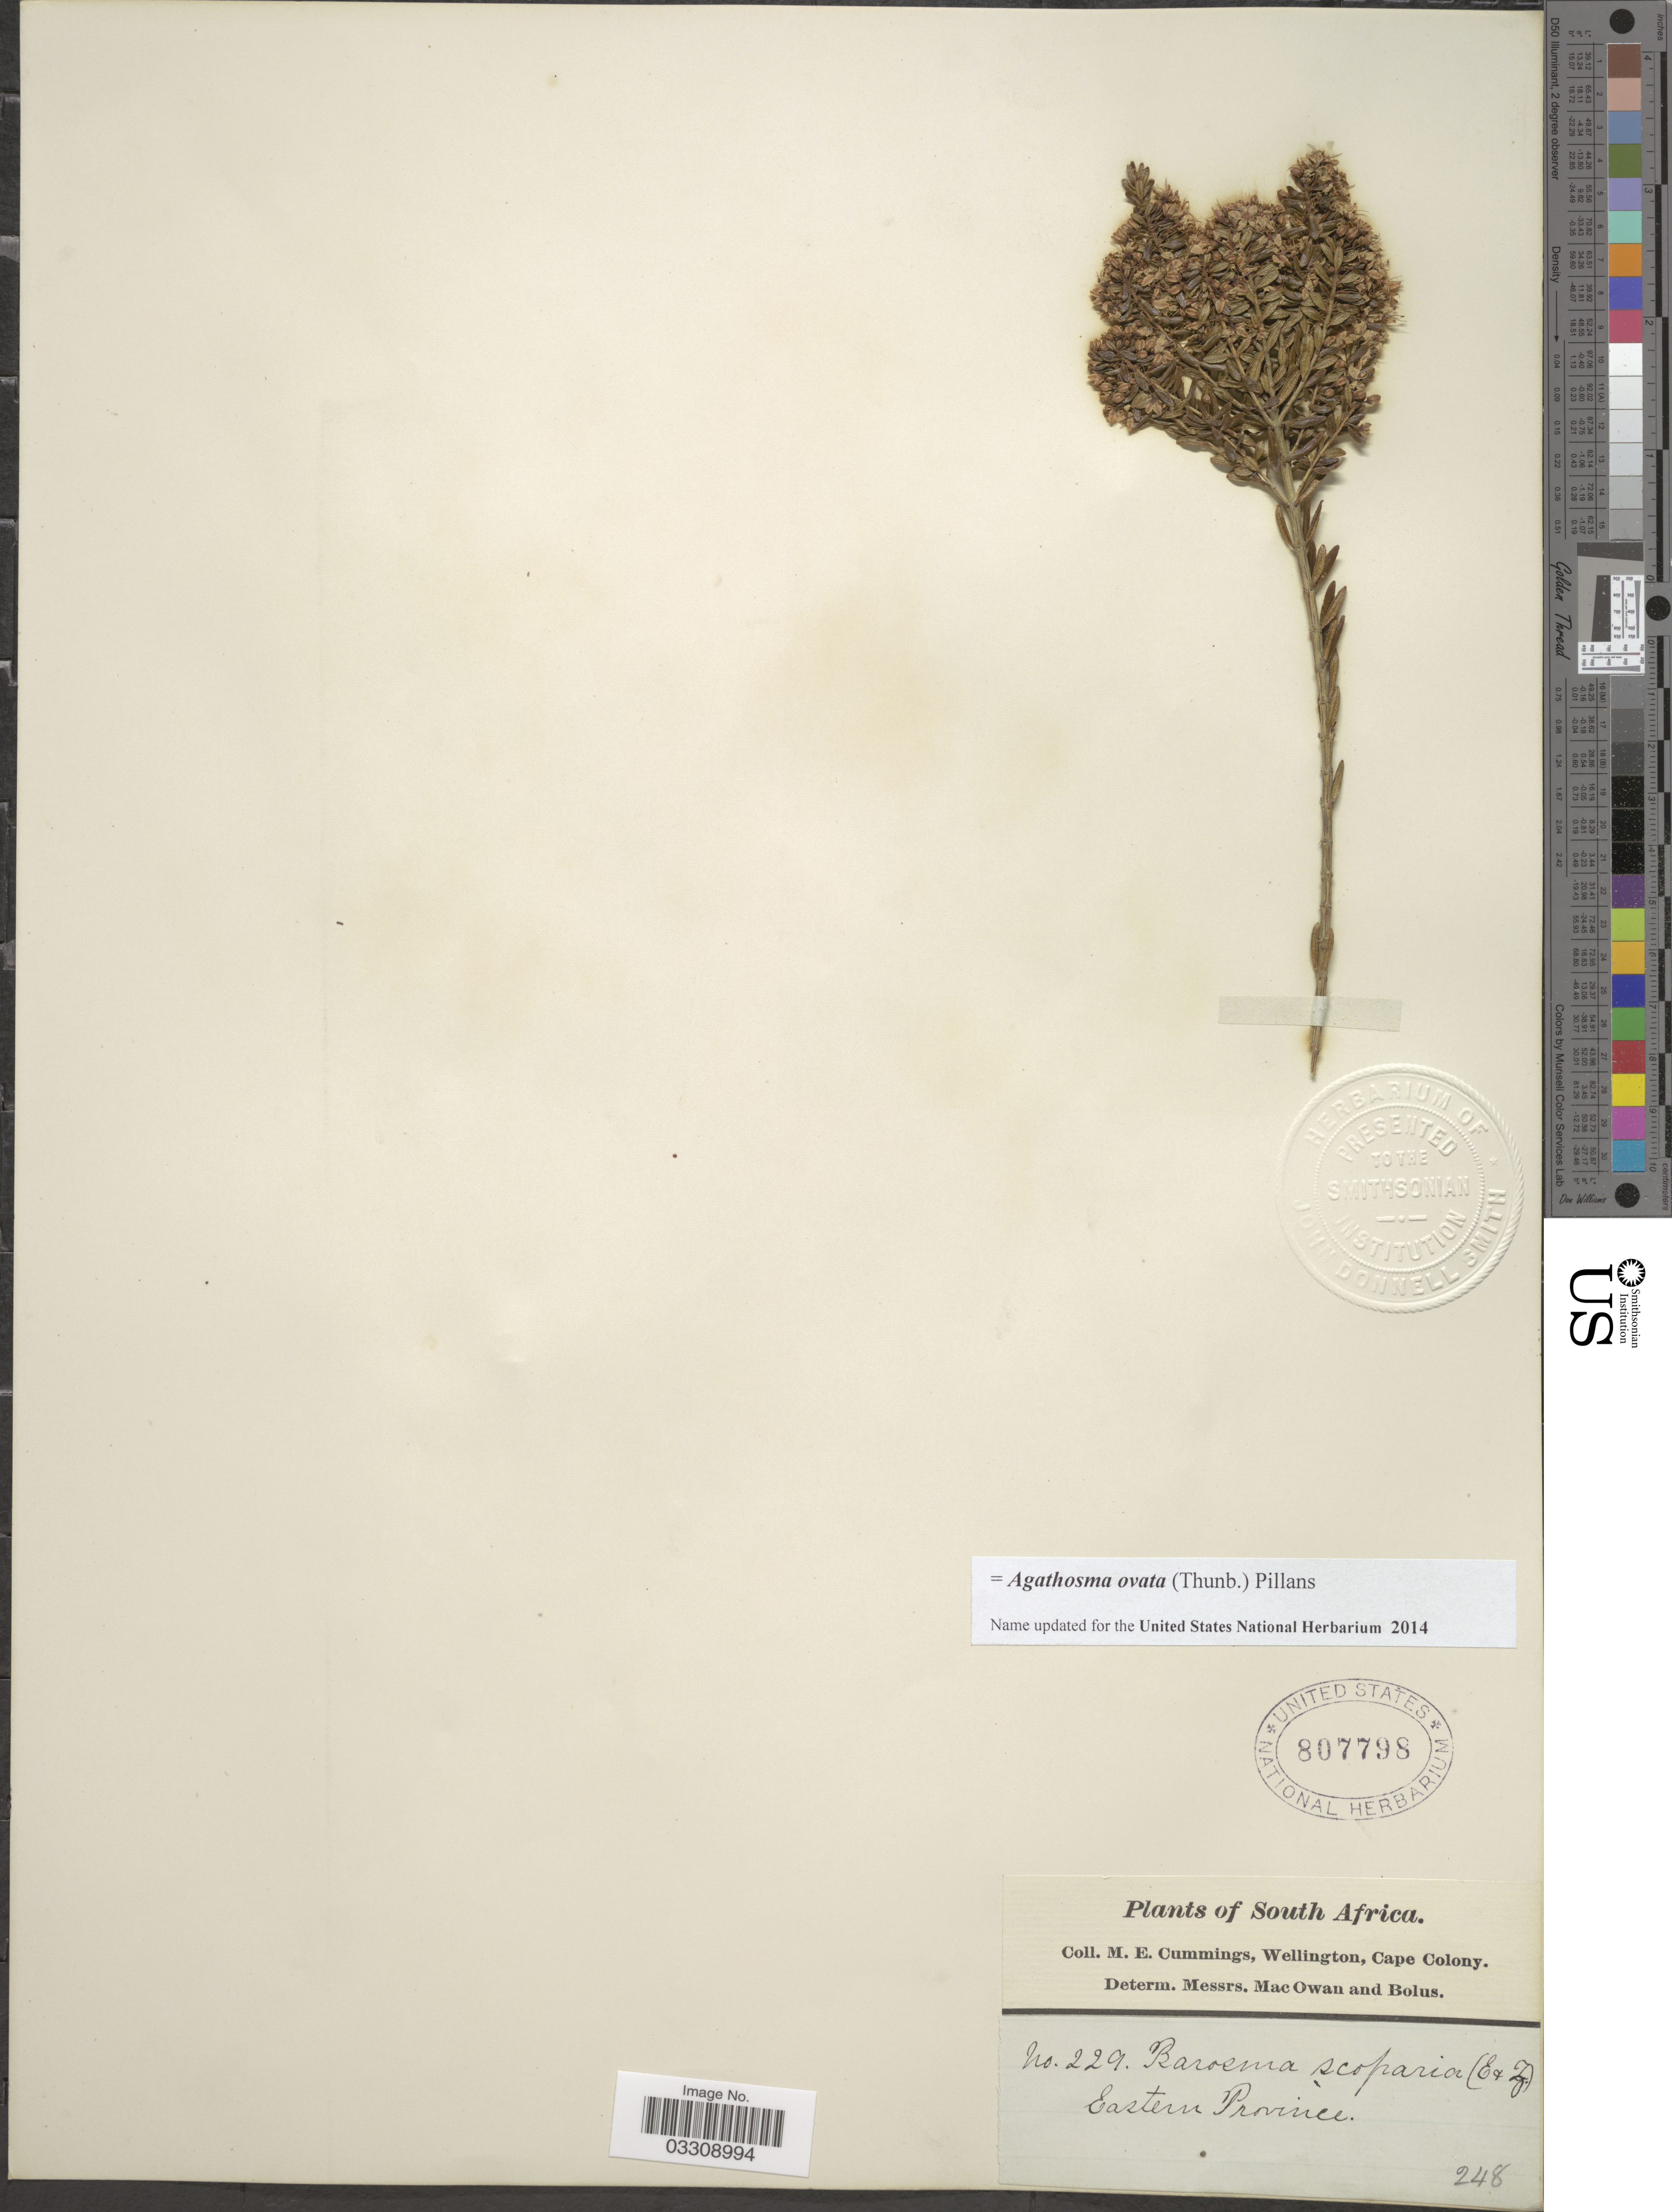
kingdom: Plantae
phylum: Tracheophyta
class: Magnoliopsida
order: Sapindales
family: Rutaceae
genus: Agathosma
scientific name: Agathosma ovata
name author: (Thunb.) Pillans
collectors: M. E. Cummings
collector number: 229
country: South Africa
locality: Eastern Province.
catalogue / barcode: US 807798